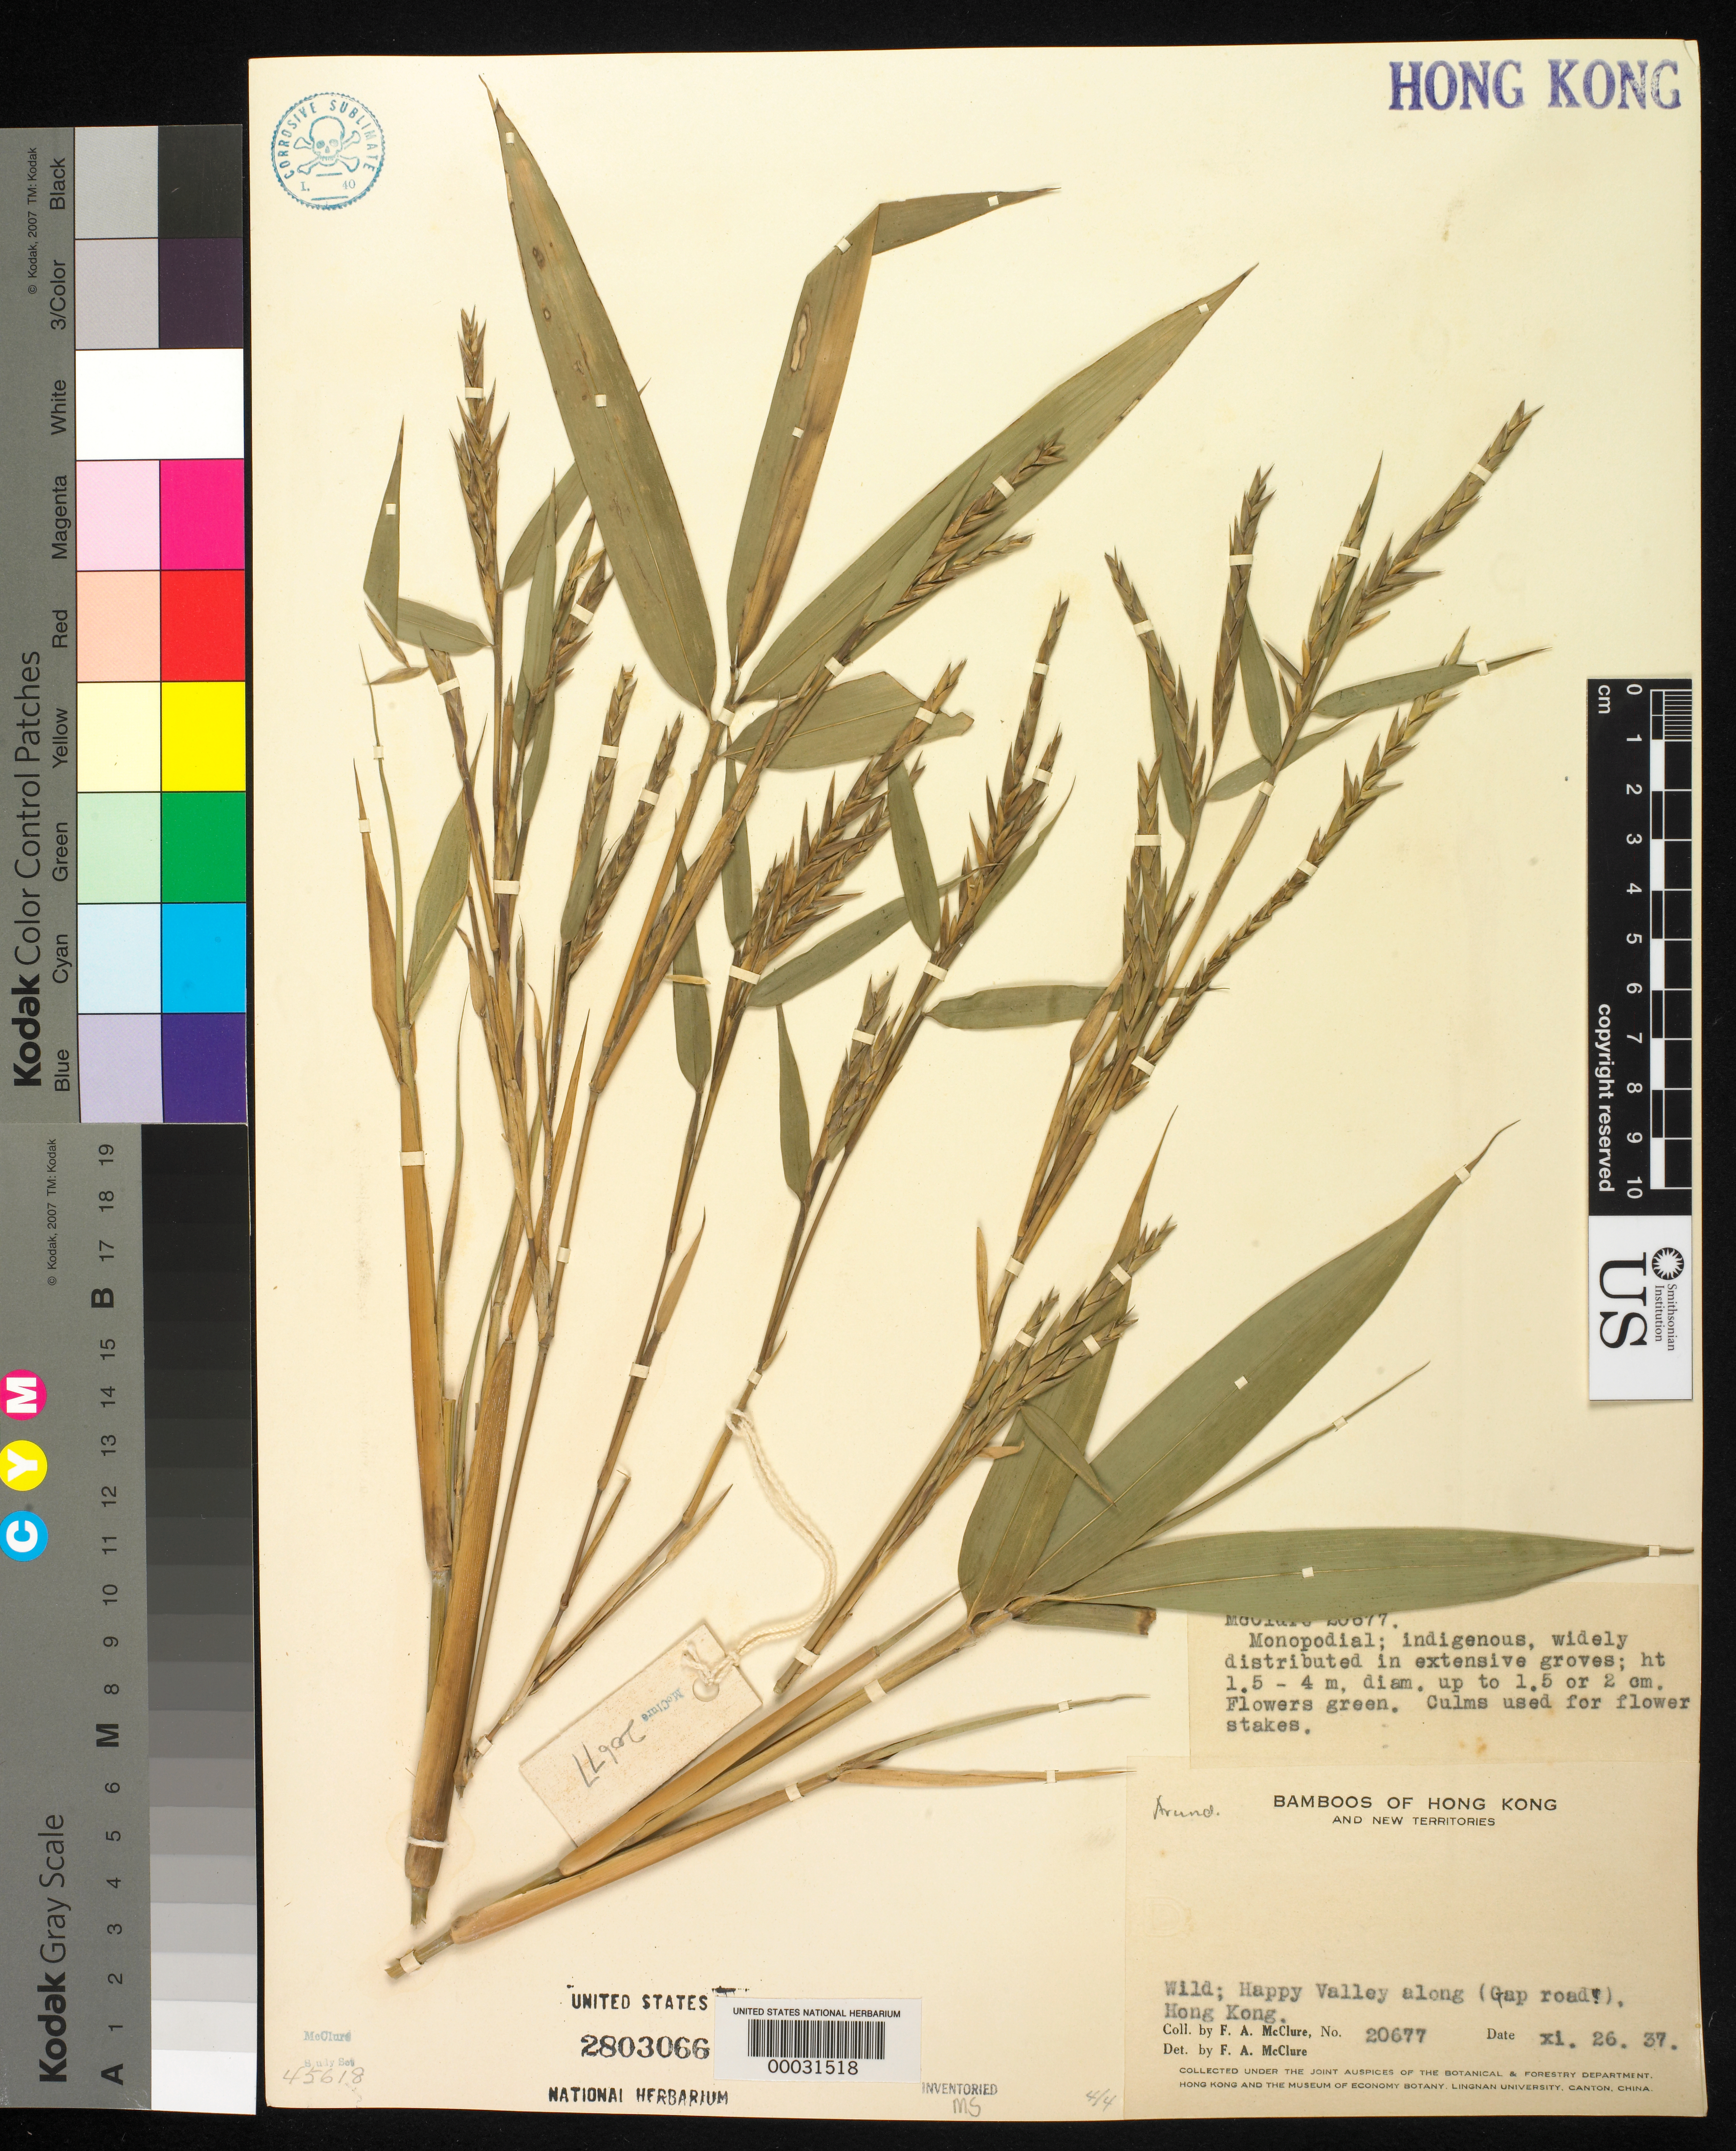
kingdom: Plantae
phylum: Tracheophyta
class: Liliopsida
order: Poales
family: Poaceae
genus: Arundinaria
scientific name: Arundinaria sp.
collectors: F. A. McClure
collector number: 20677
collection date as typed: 26 Nov 1937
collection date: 1937-11-26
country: China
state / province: Hong Kong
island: Hong Kong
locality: Happy valley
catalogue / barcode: US 2803066